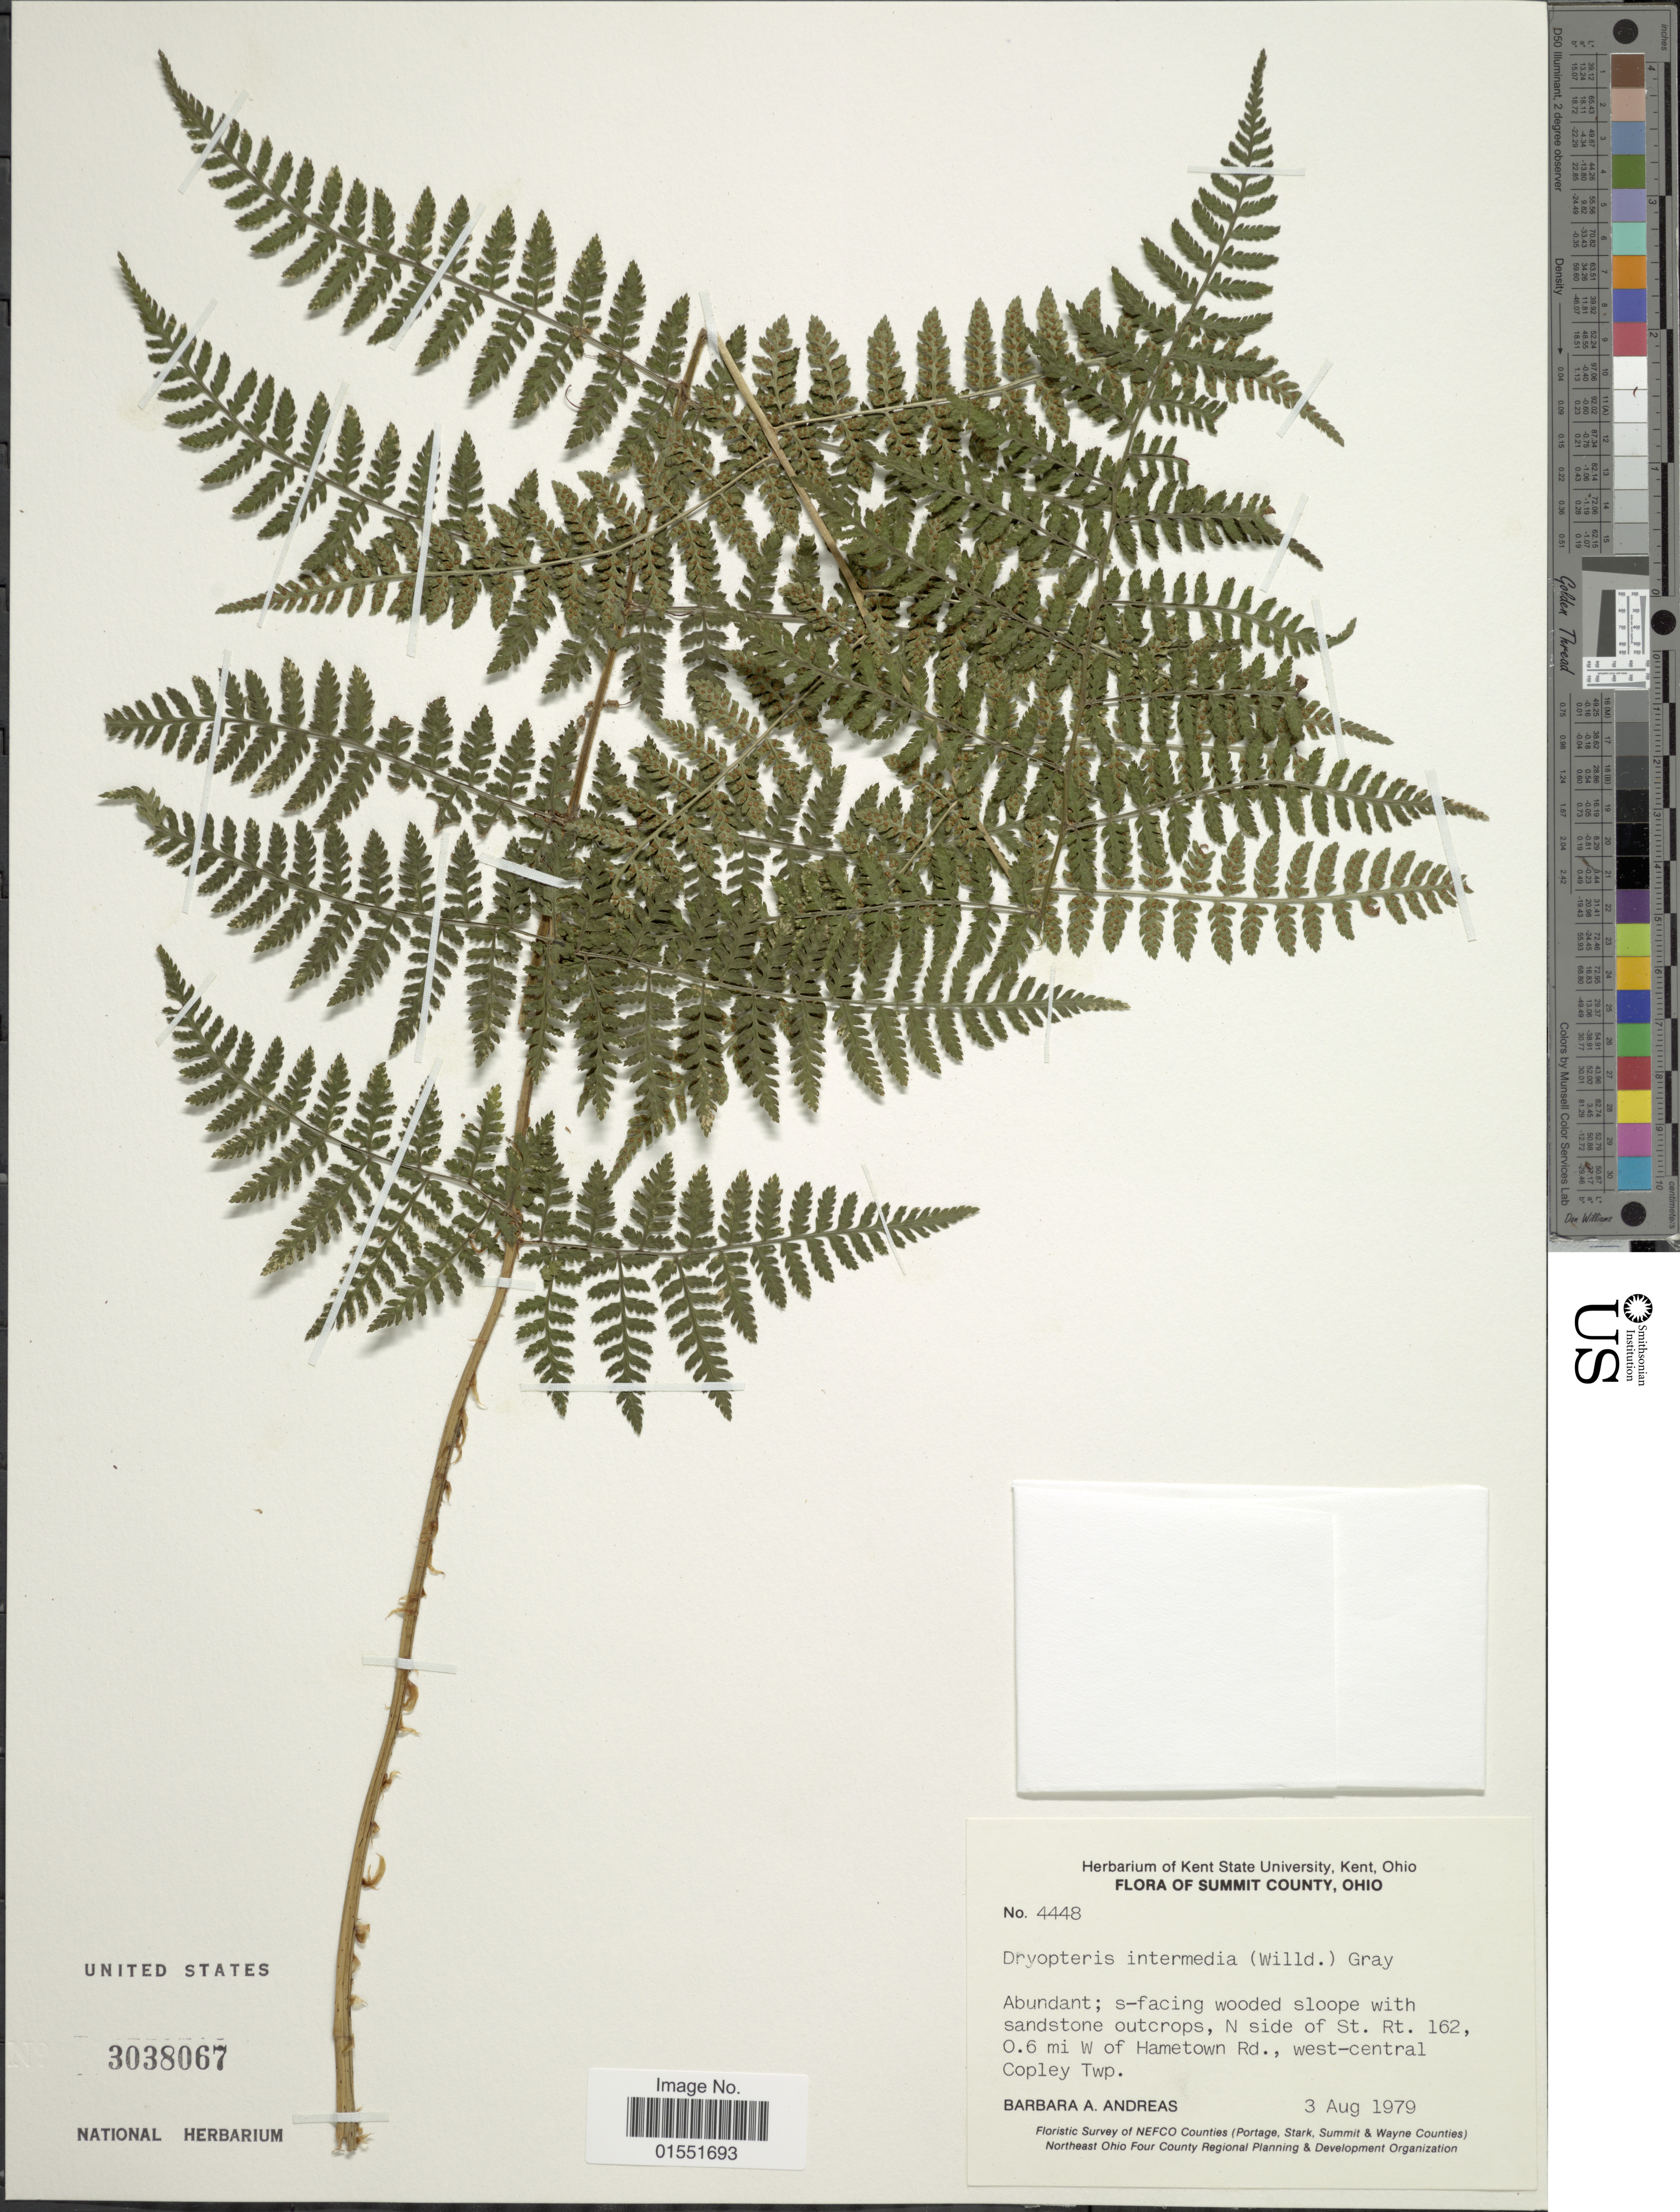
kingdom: Plantae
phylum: Tracheophyta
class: Polypodiopsida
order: Polypodiales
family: Dryopteridaceae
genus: Dryopteris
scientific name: Dryopteris intermedia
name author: (Muhl.) A. Gray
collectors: B. A. Andreas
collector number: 4448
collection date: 1979-08-03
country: United States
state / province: Ohio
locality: Summit County. N side of St. Rt. 162, 0.6 mi W of Hametown R., west-central Copley Twp.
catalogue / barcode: US 3038067